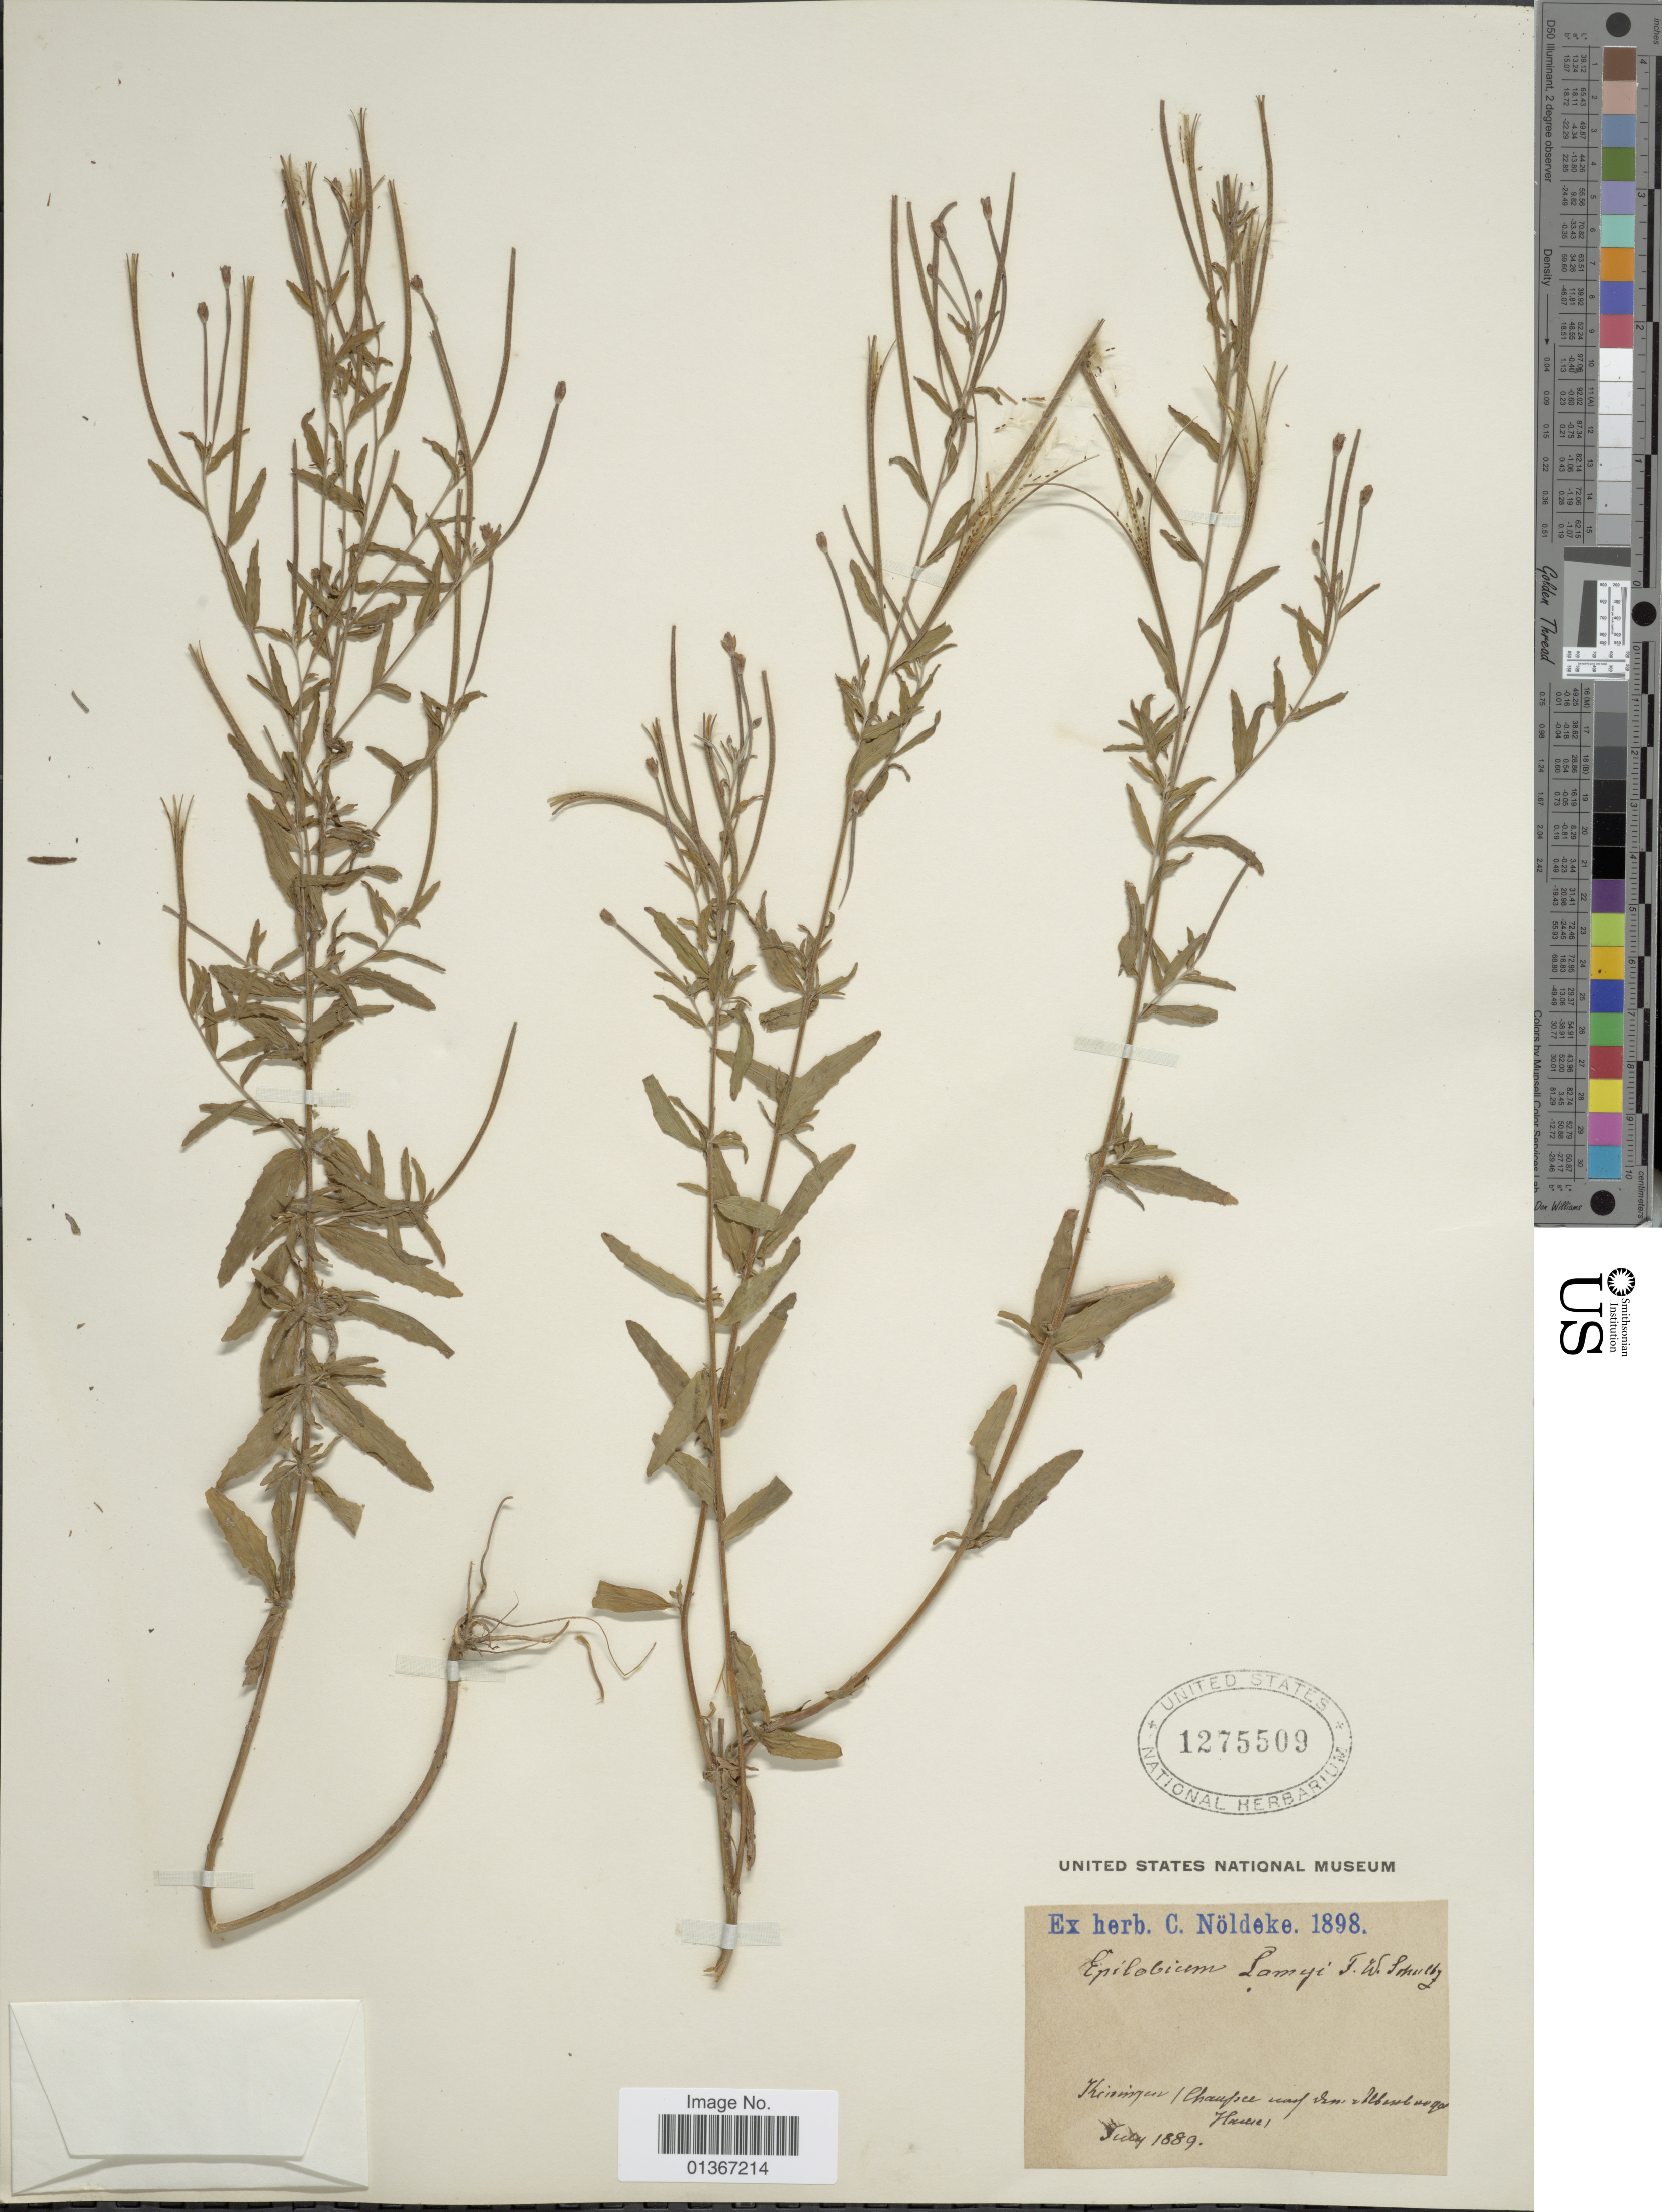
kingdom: Plantae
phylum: Tracheophyta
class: Magnoliopsida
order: Myrtales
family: Onagraceae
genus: Epilobium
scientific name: Epilobium tetragonum subsp. lamyi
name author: (F.W. Schultz) Nyman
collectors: ex herb. C. Noldeke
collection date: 1889-07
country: Germany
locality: Kissingen, Chaussee nach dem Altenburger Hause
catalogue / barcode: US 1275509